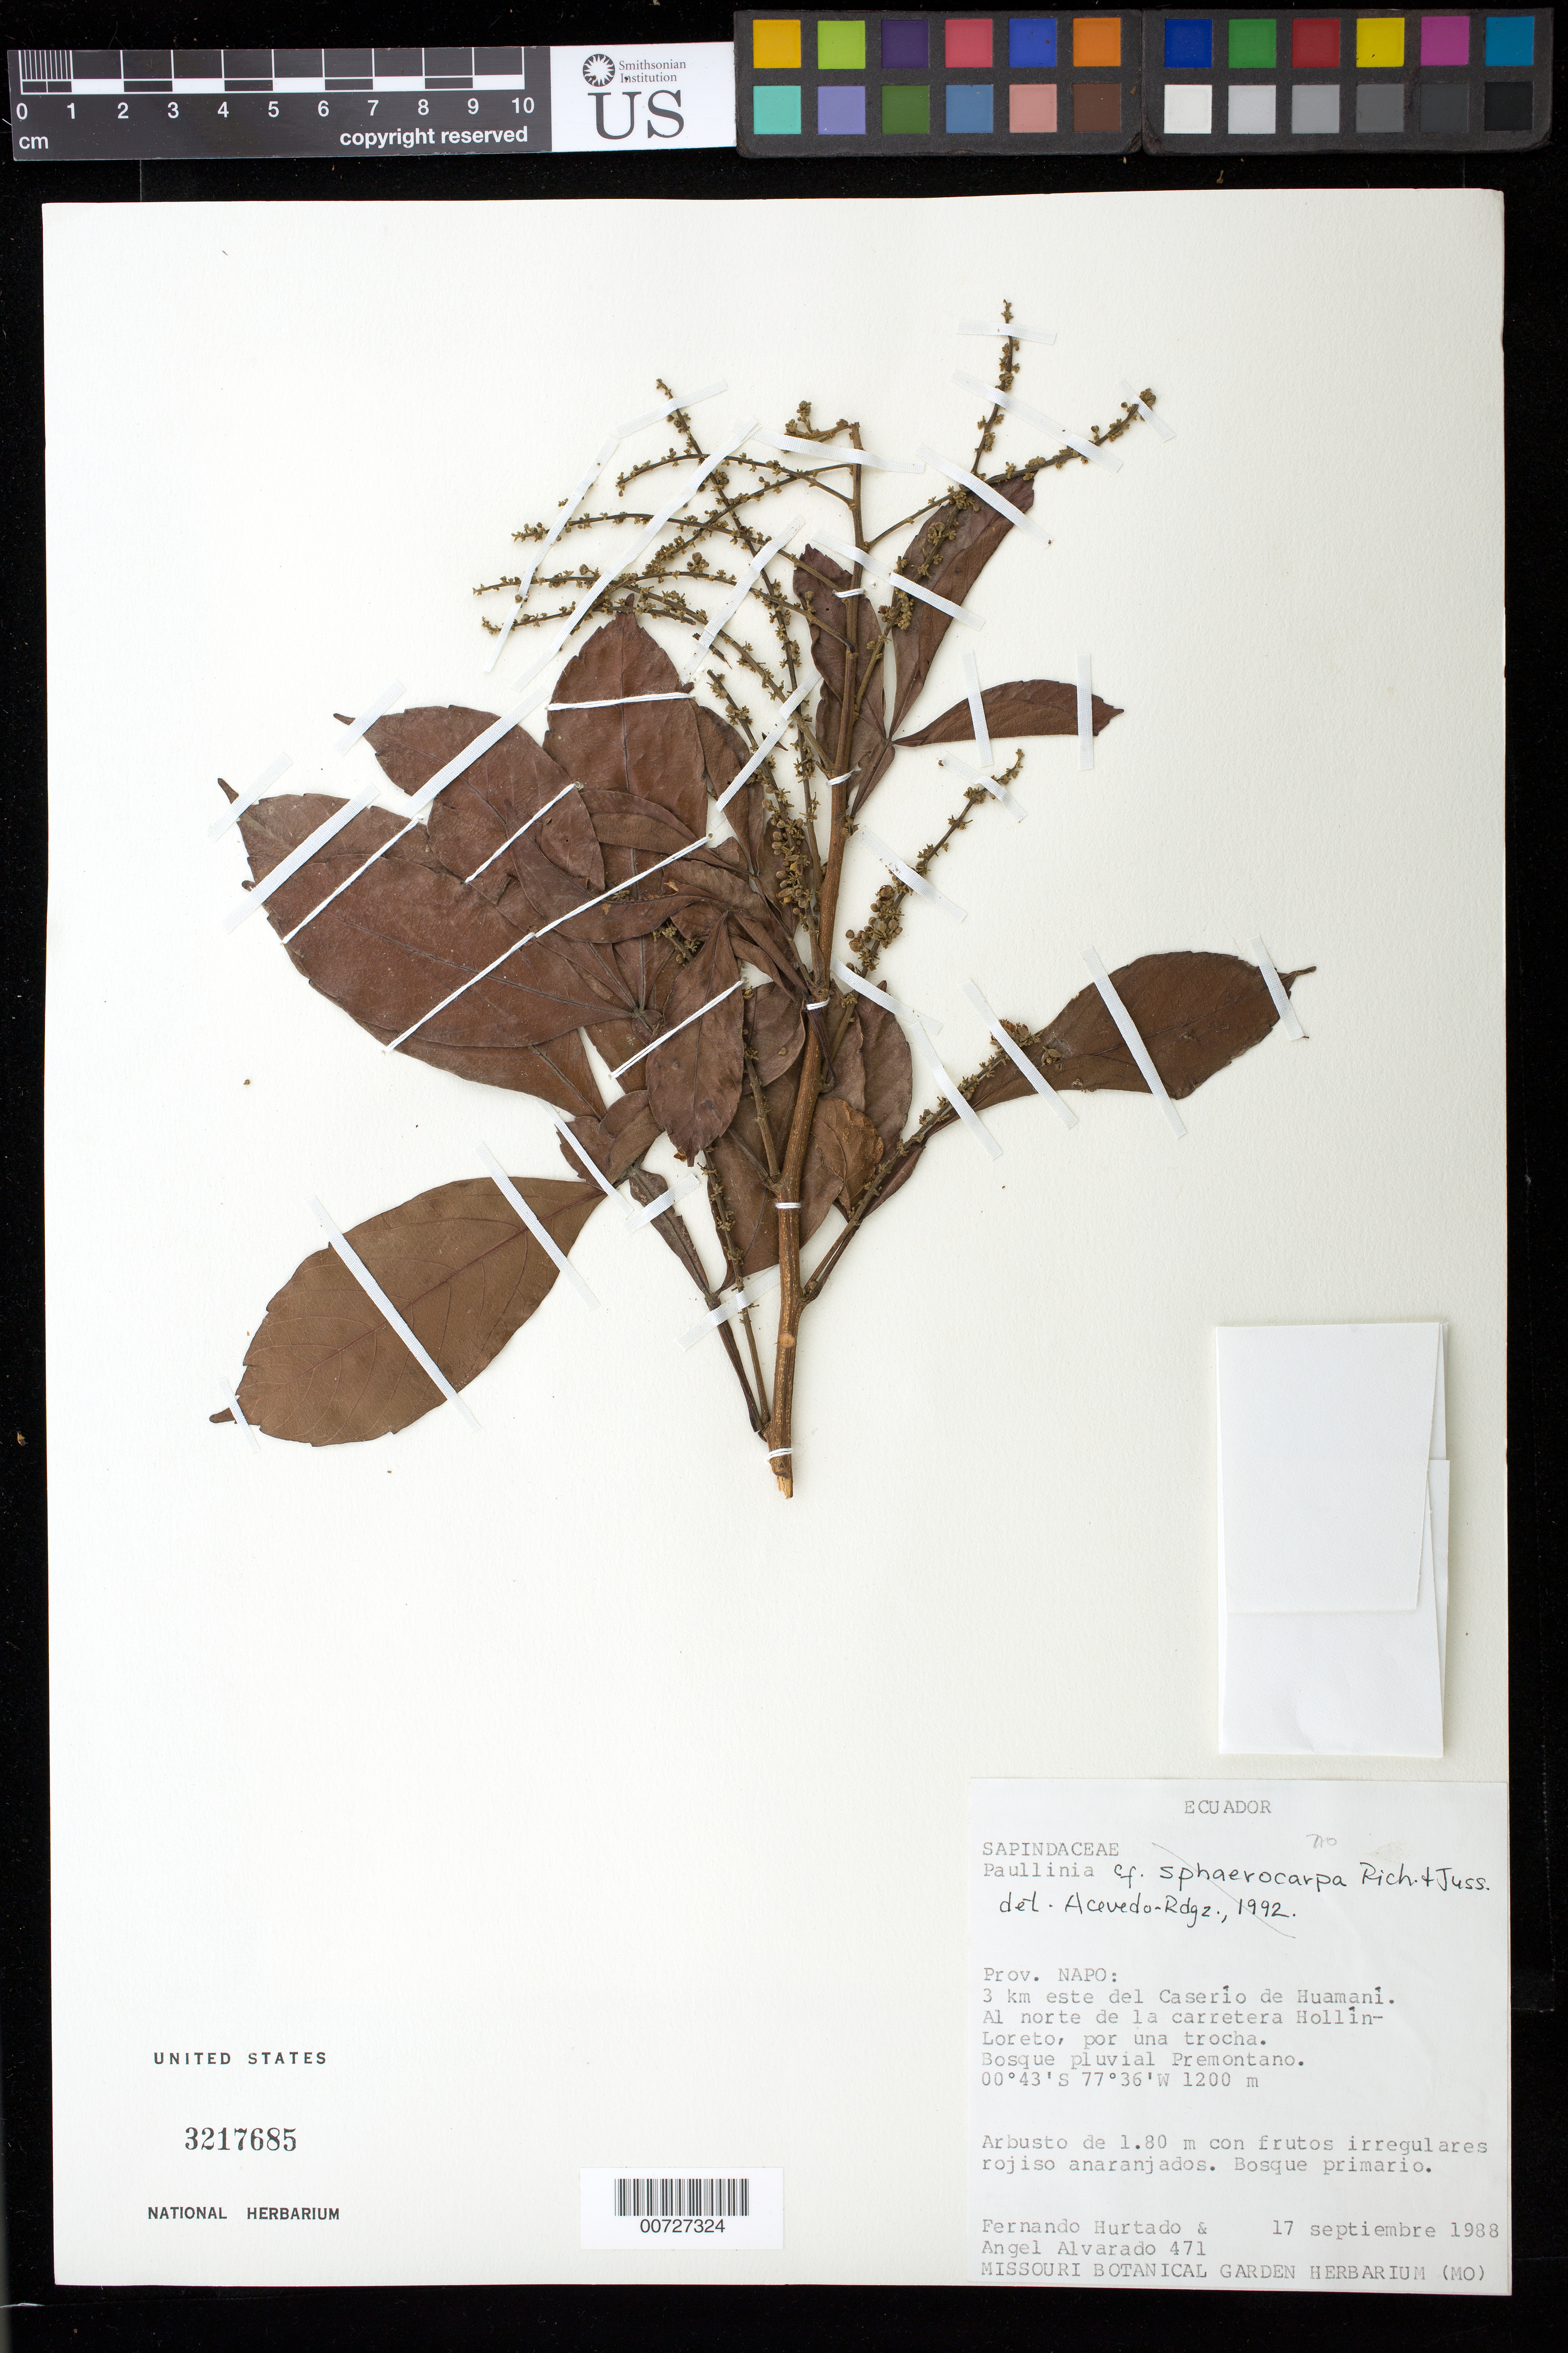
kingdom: Plantae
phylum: Tracheophyta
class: Magnoliopsida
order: Sapindales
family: Sapindaceae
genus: Paullinia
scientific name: Paullinia sphaerocarpa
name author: Rich. ex Juss.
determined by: Acevedo-Rodríguez, P., (BOT), Smithsonian Institution - National Museum of Natural History (UNITED STATES)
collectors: F. Hurtado & A. Alvarado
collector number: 471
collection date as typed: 17 Sep 1988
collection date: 1988-09-17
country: Ecuador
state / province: Napo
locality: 3 km este del Caserío de Huamaní. Al norte de la carretera Hollín-Loreto, por una trocha.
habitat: Bosque pluvial premontano.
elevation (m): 1200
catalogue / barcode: US 3217685